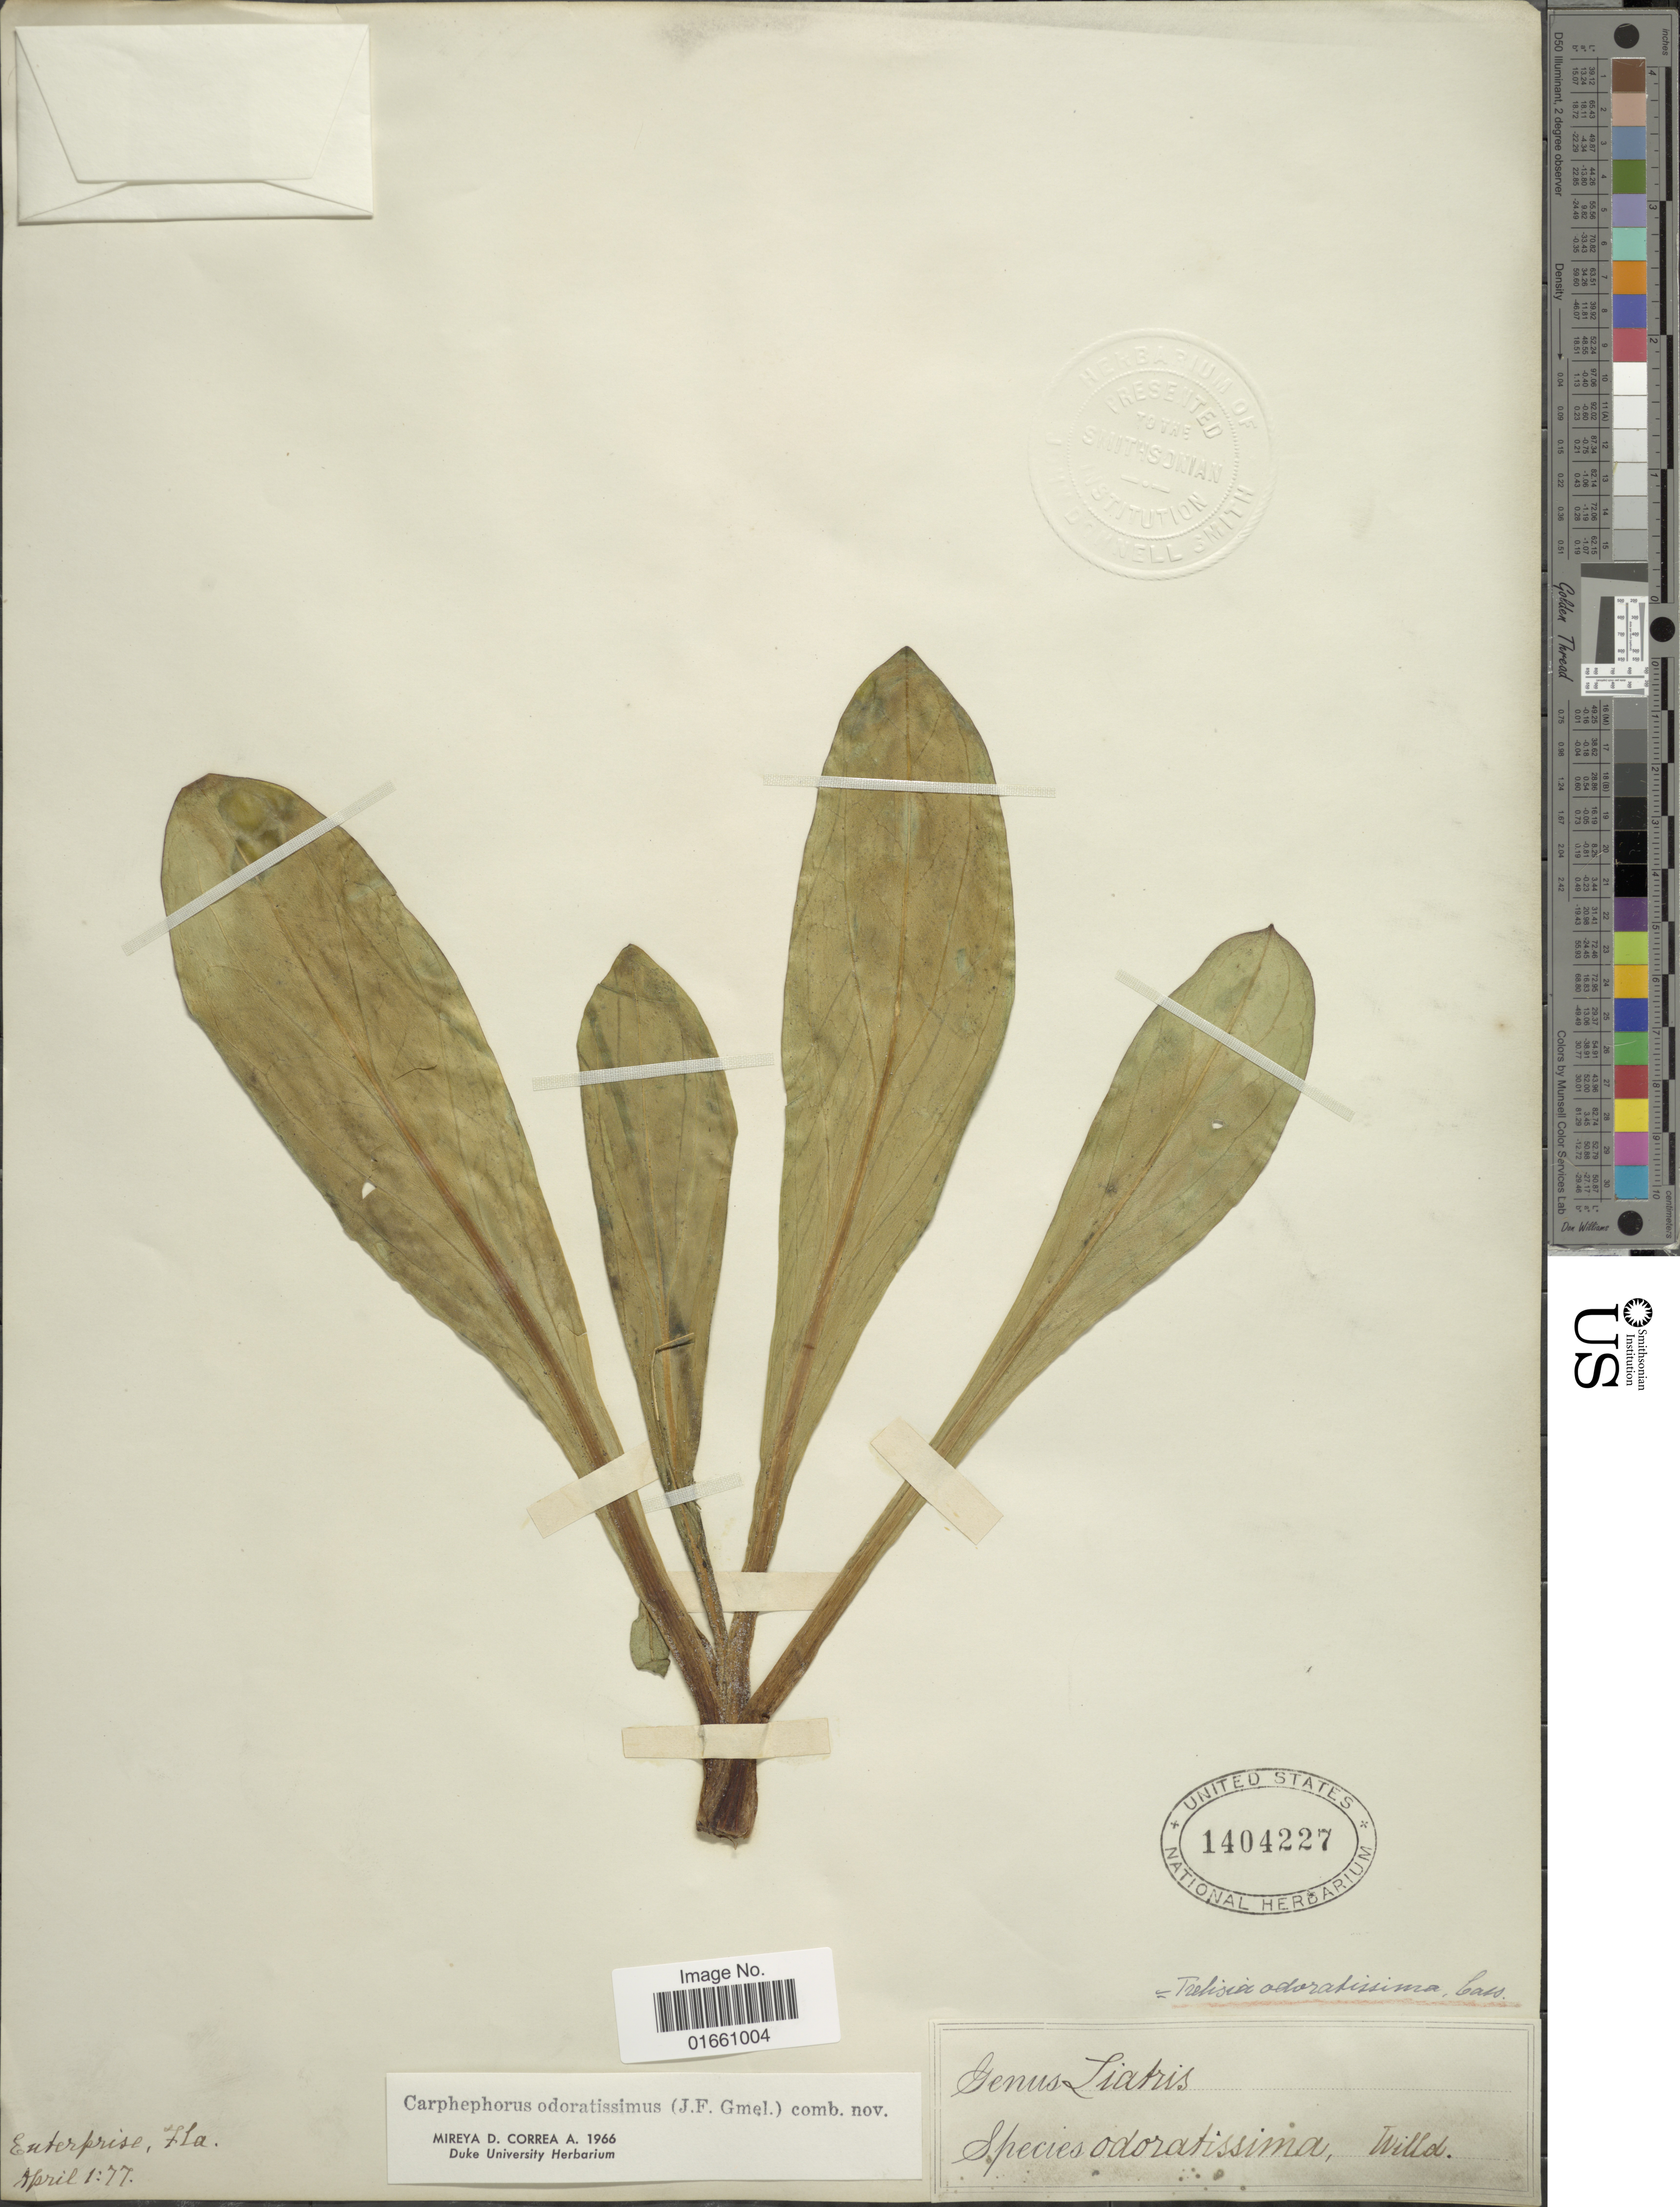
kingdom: Plantae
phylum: Tracheophyta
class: Magnoliopsida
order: Asterales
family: Asteraceae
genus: Trilisa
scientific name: Trilisa odoratissima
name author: (J.F. Gmel.) Cass.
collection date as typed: Transcribed d/m/y: 1/4/77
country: United States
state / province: Florida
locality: Enterprise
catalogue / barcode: US 1404227